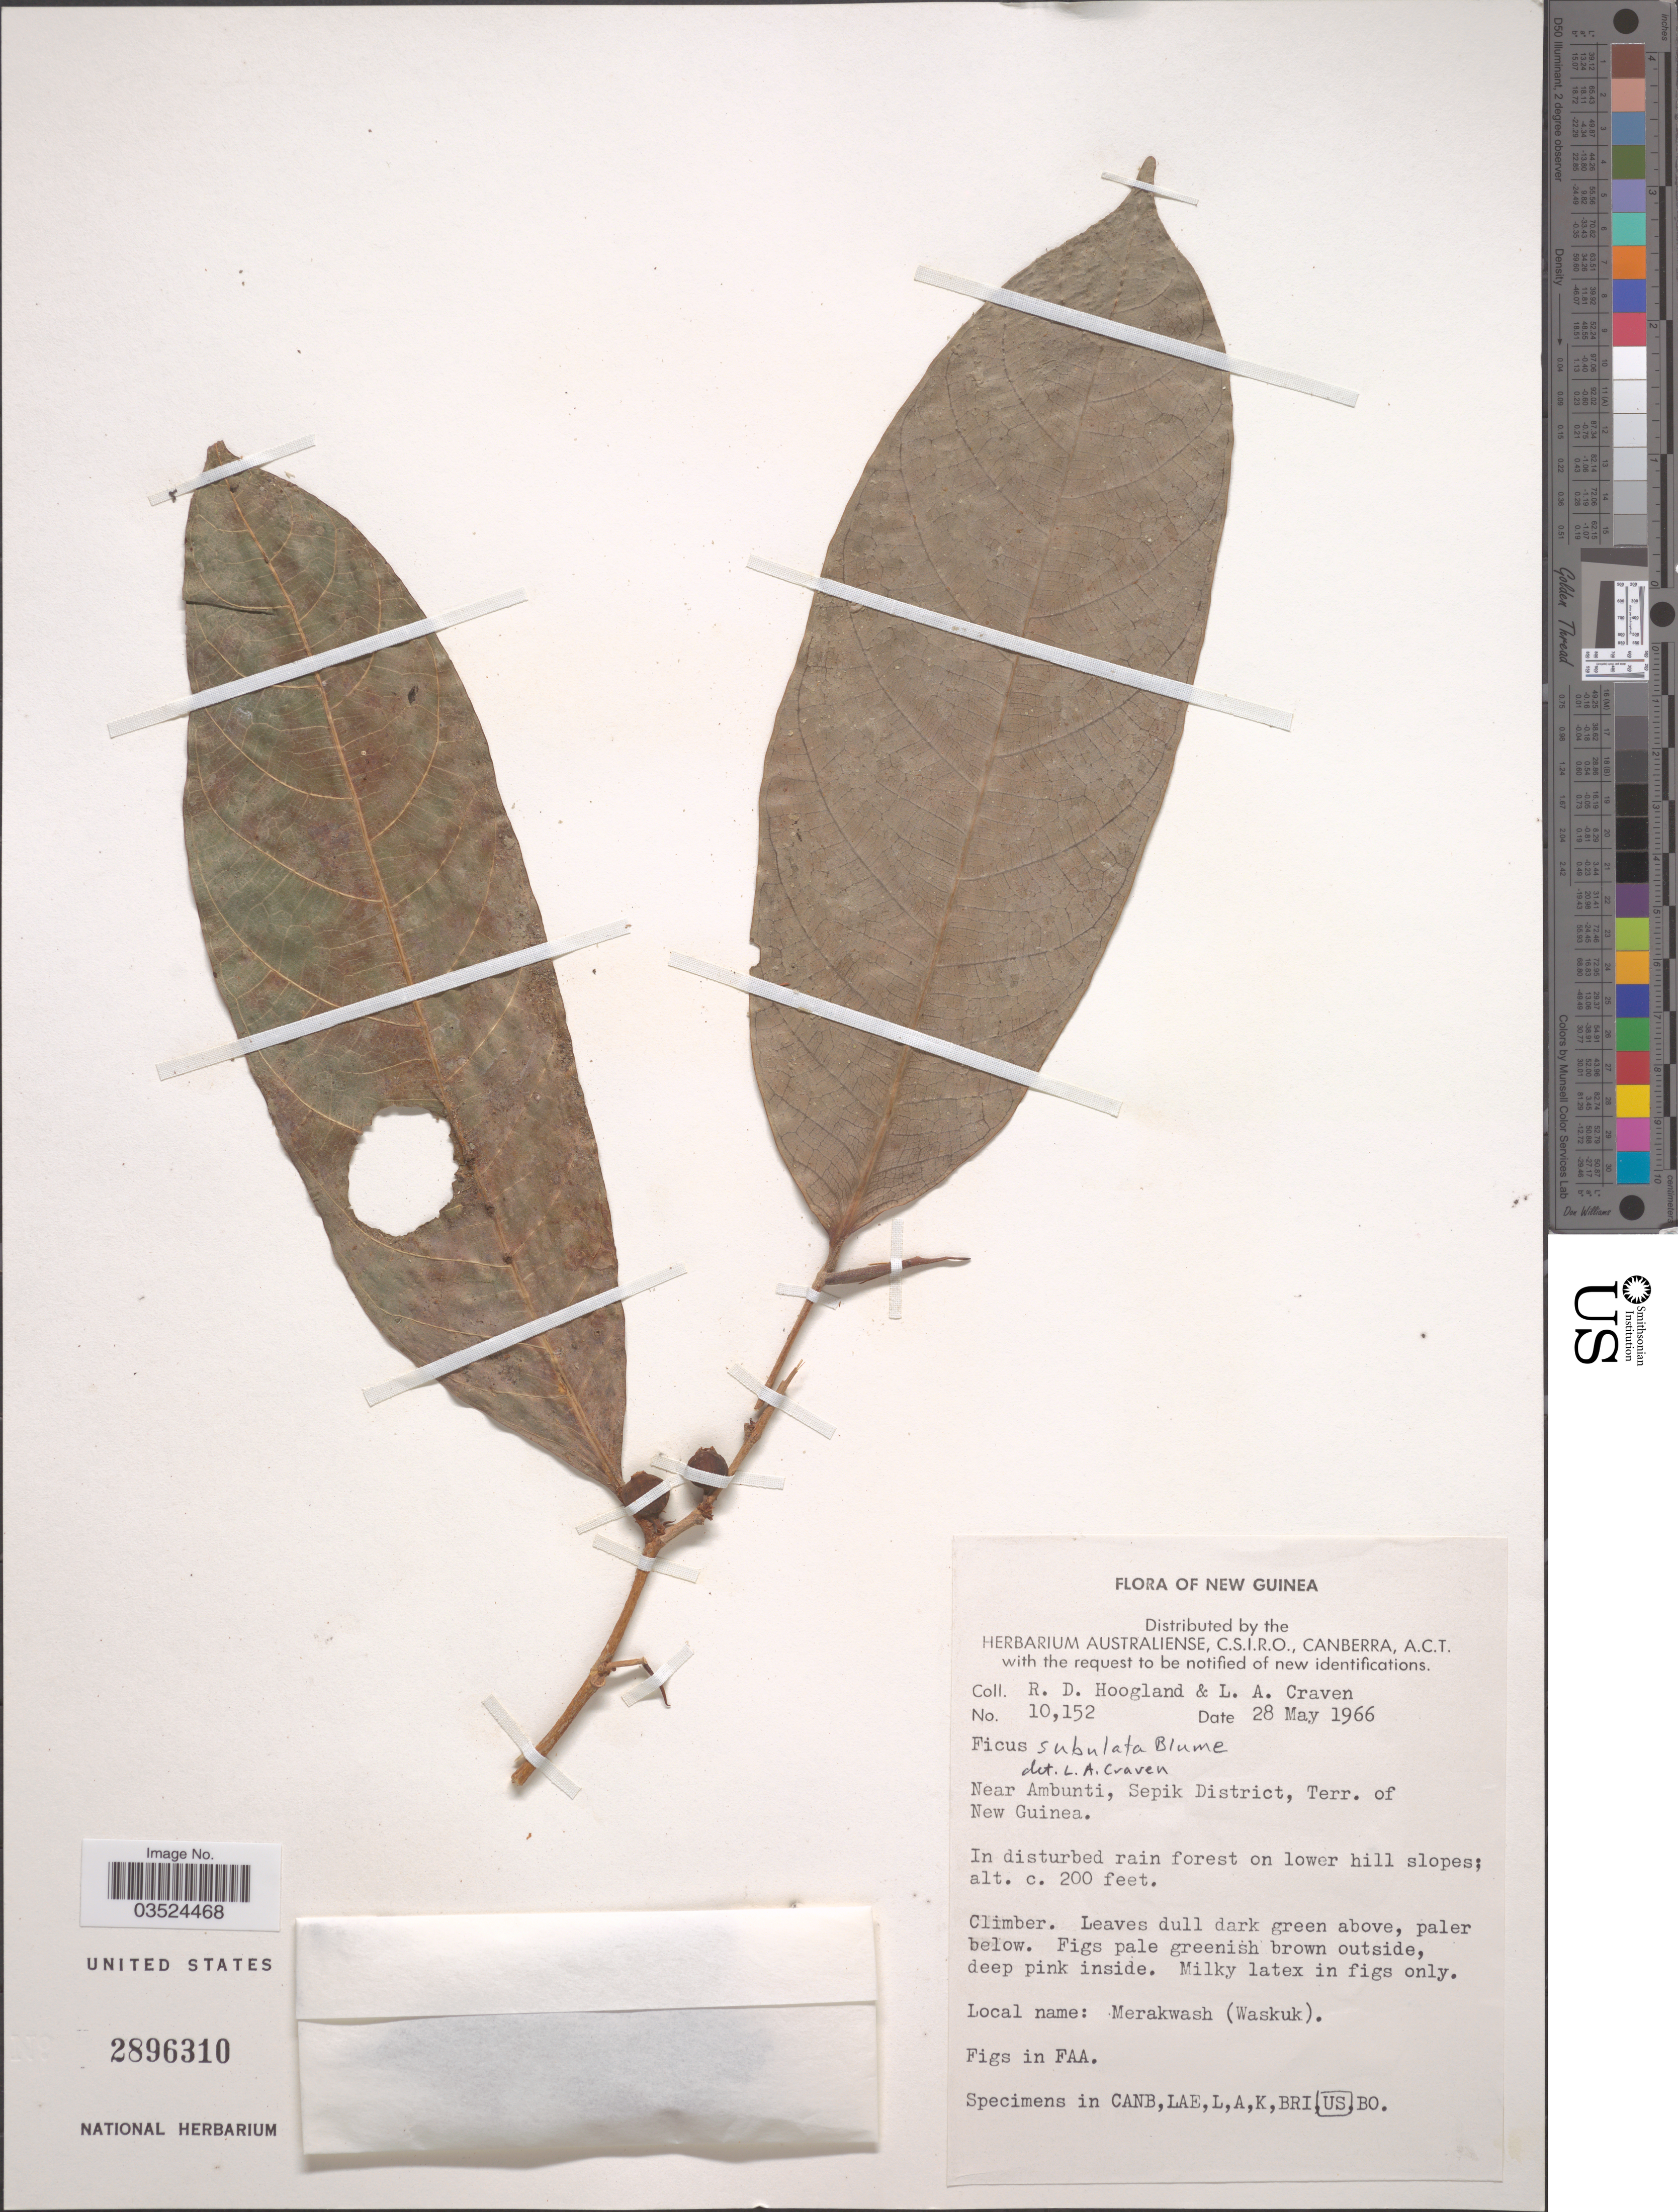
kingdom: Plantae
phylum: Tracheophyta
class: Magnoliopsida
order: Rosales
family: Moraceae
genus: Ficus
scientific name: Ficus subulata var. subulata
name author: Blume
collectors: R. D. Hoogland & L. A. Craven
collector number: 10152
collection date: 1966-05-28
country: Papua New Guinea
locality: Near Ambunti, Sepik District, Terr. of New Guinea.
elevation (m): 61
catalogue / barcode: US 2896310